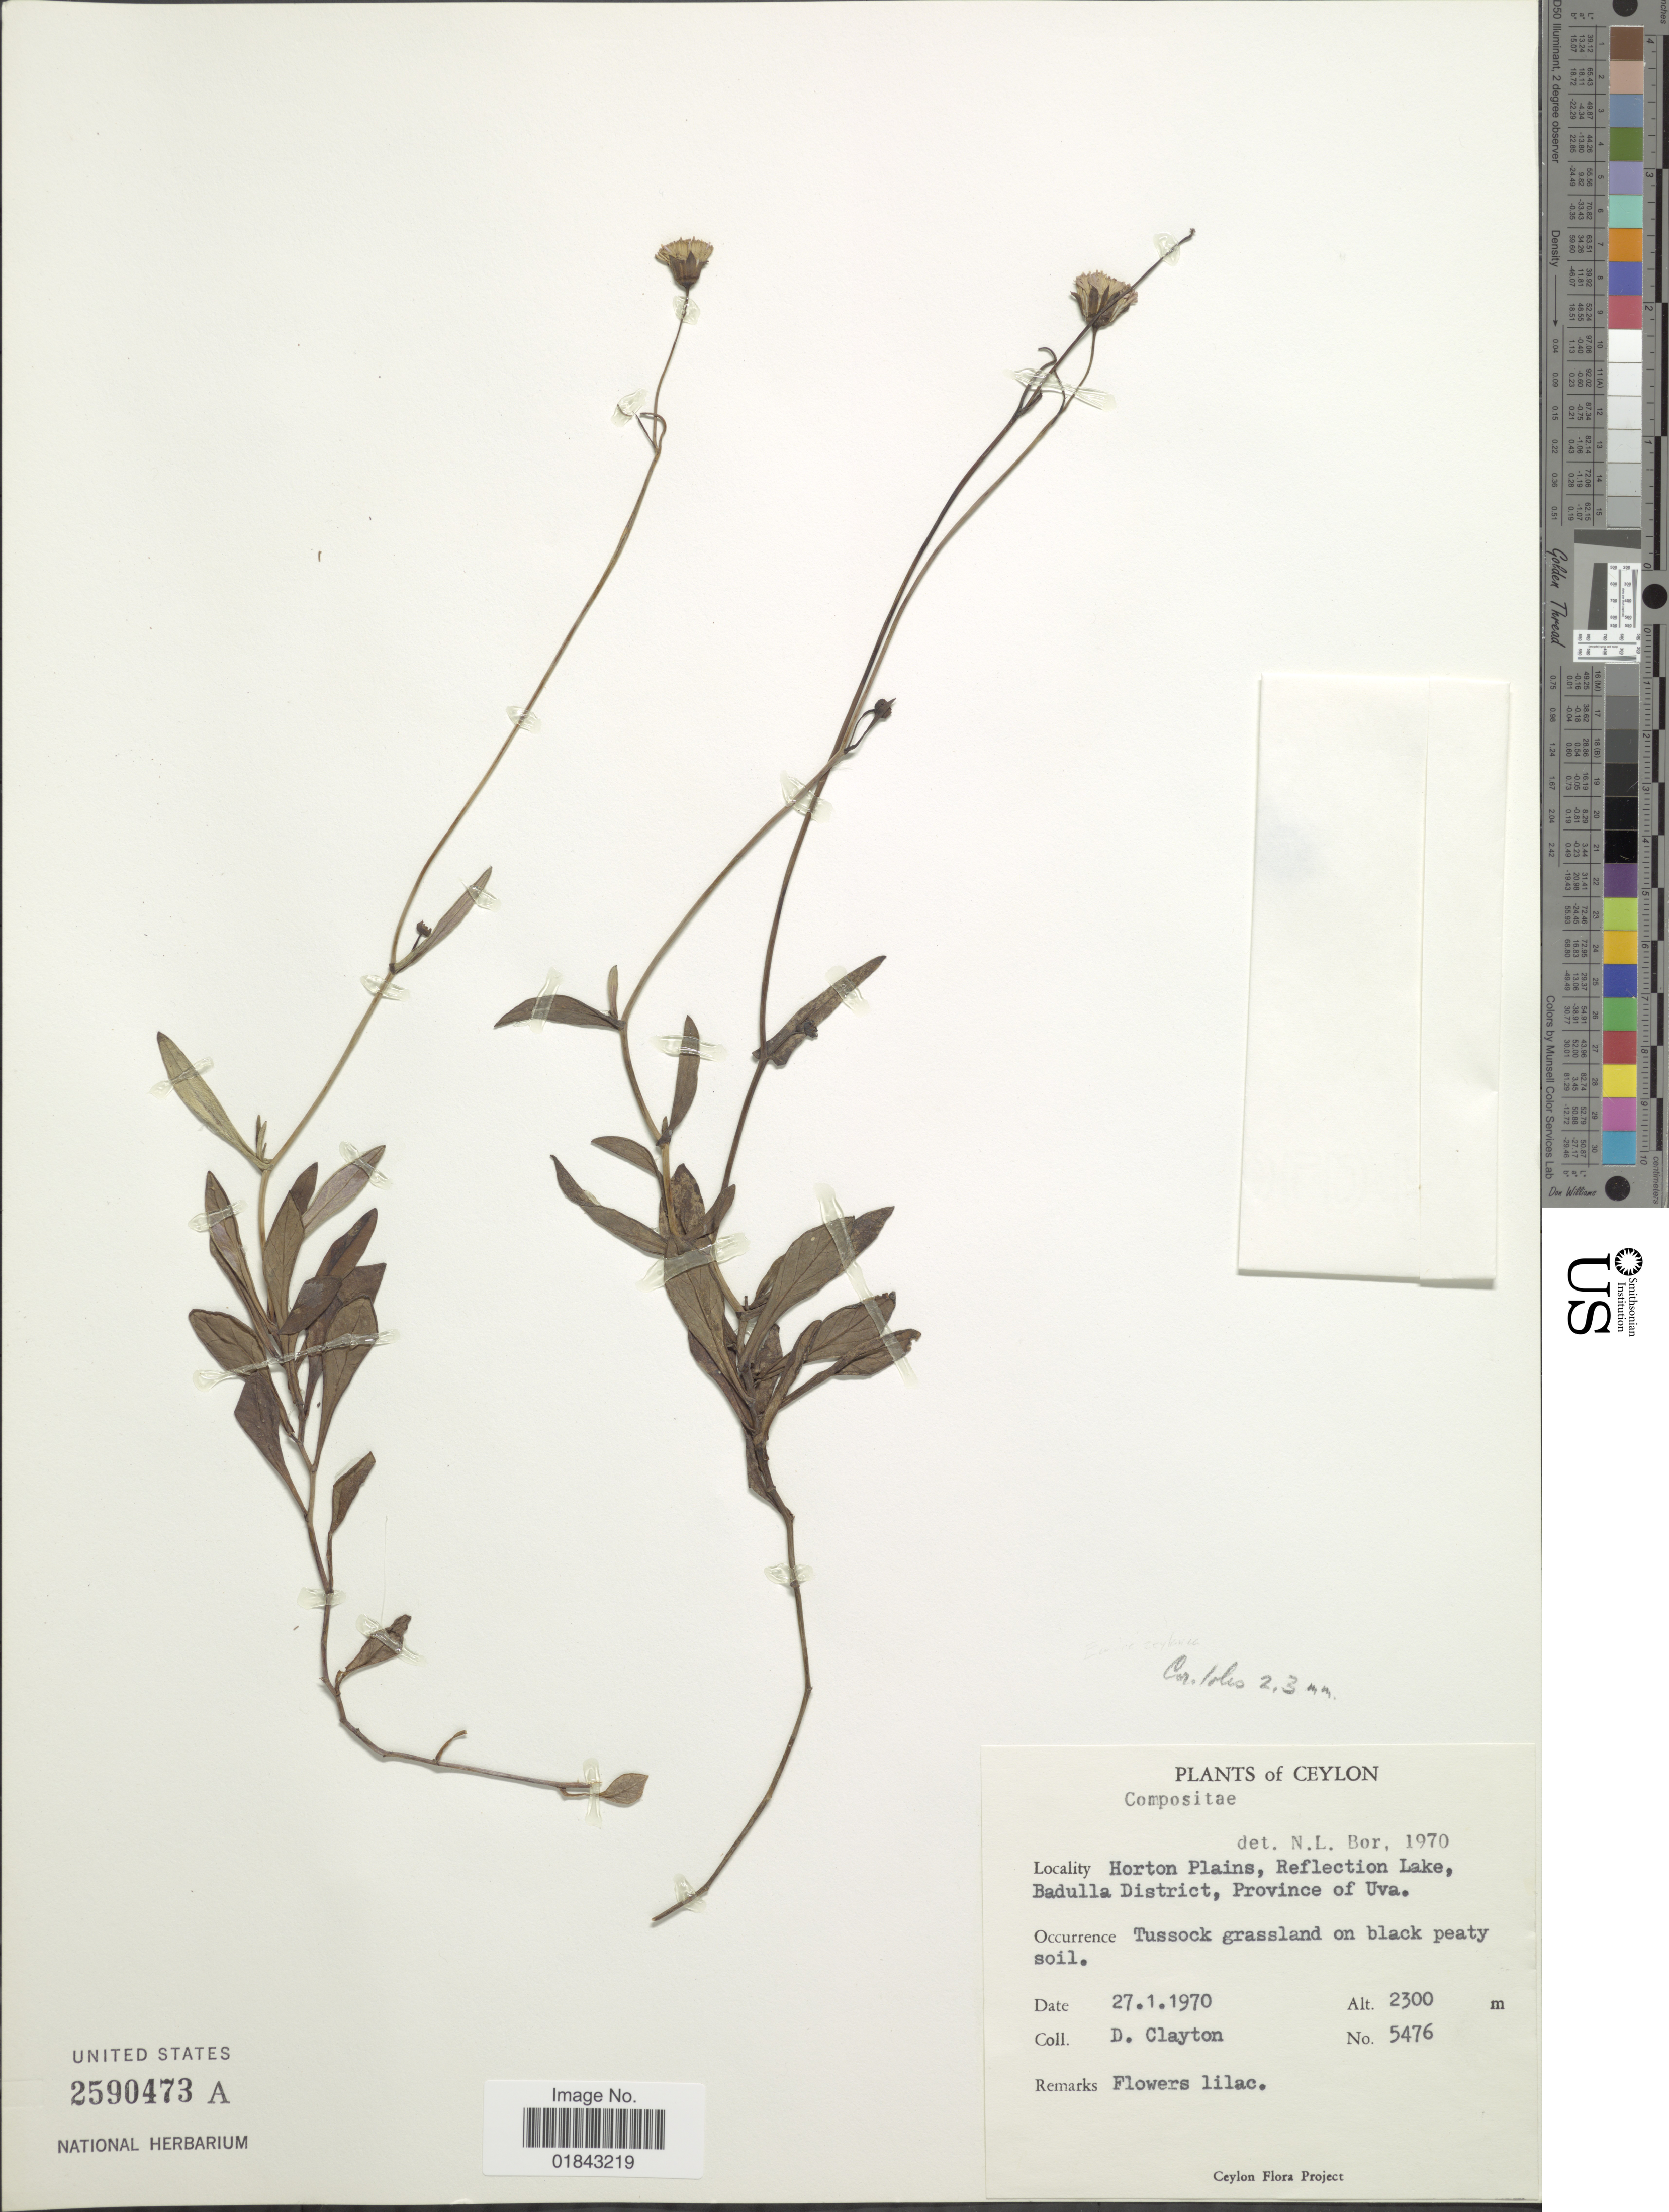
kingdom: Plantae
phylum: Tracheophyta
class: Magnoliopsida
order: Asterales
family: Asteraceae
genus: Emilia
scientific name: Emilia zeylanica var. zeylanica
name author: C.B. Clarke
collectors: D. Clayton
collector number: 5476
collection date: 1970-01-27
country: Sri Lanka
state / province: Uva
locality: Ceylon, Horton Plains, Refelction Lake, Badulla District, Province of Uva, Tussock grassland on black party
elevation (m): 2300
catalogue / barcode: US 2590473A